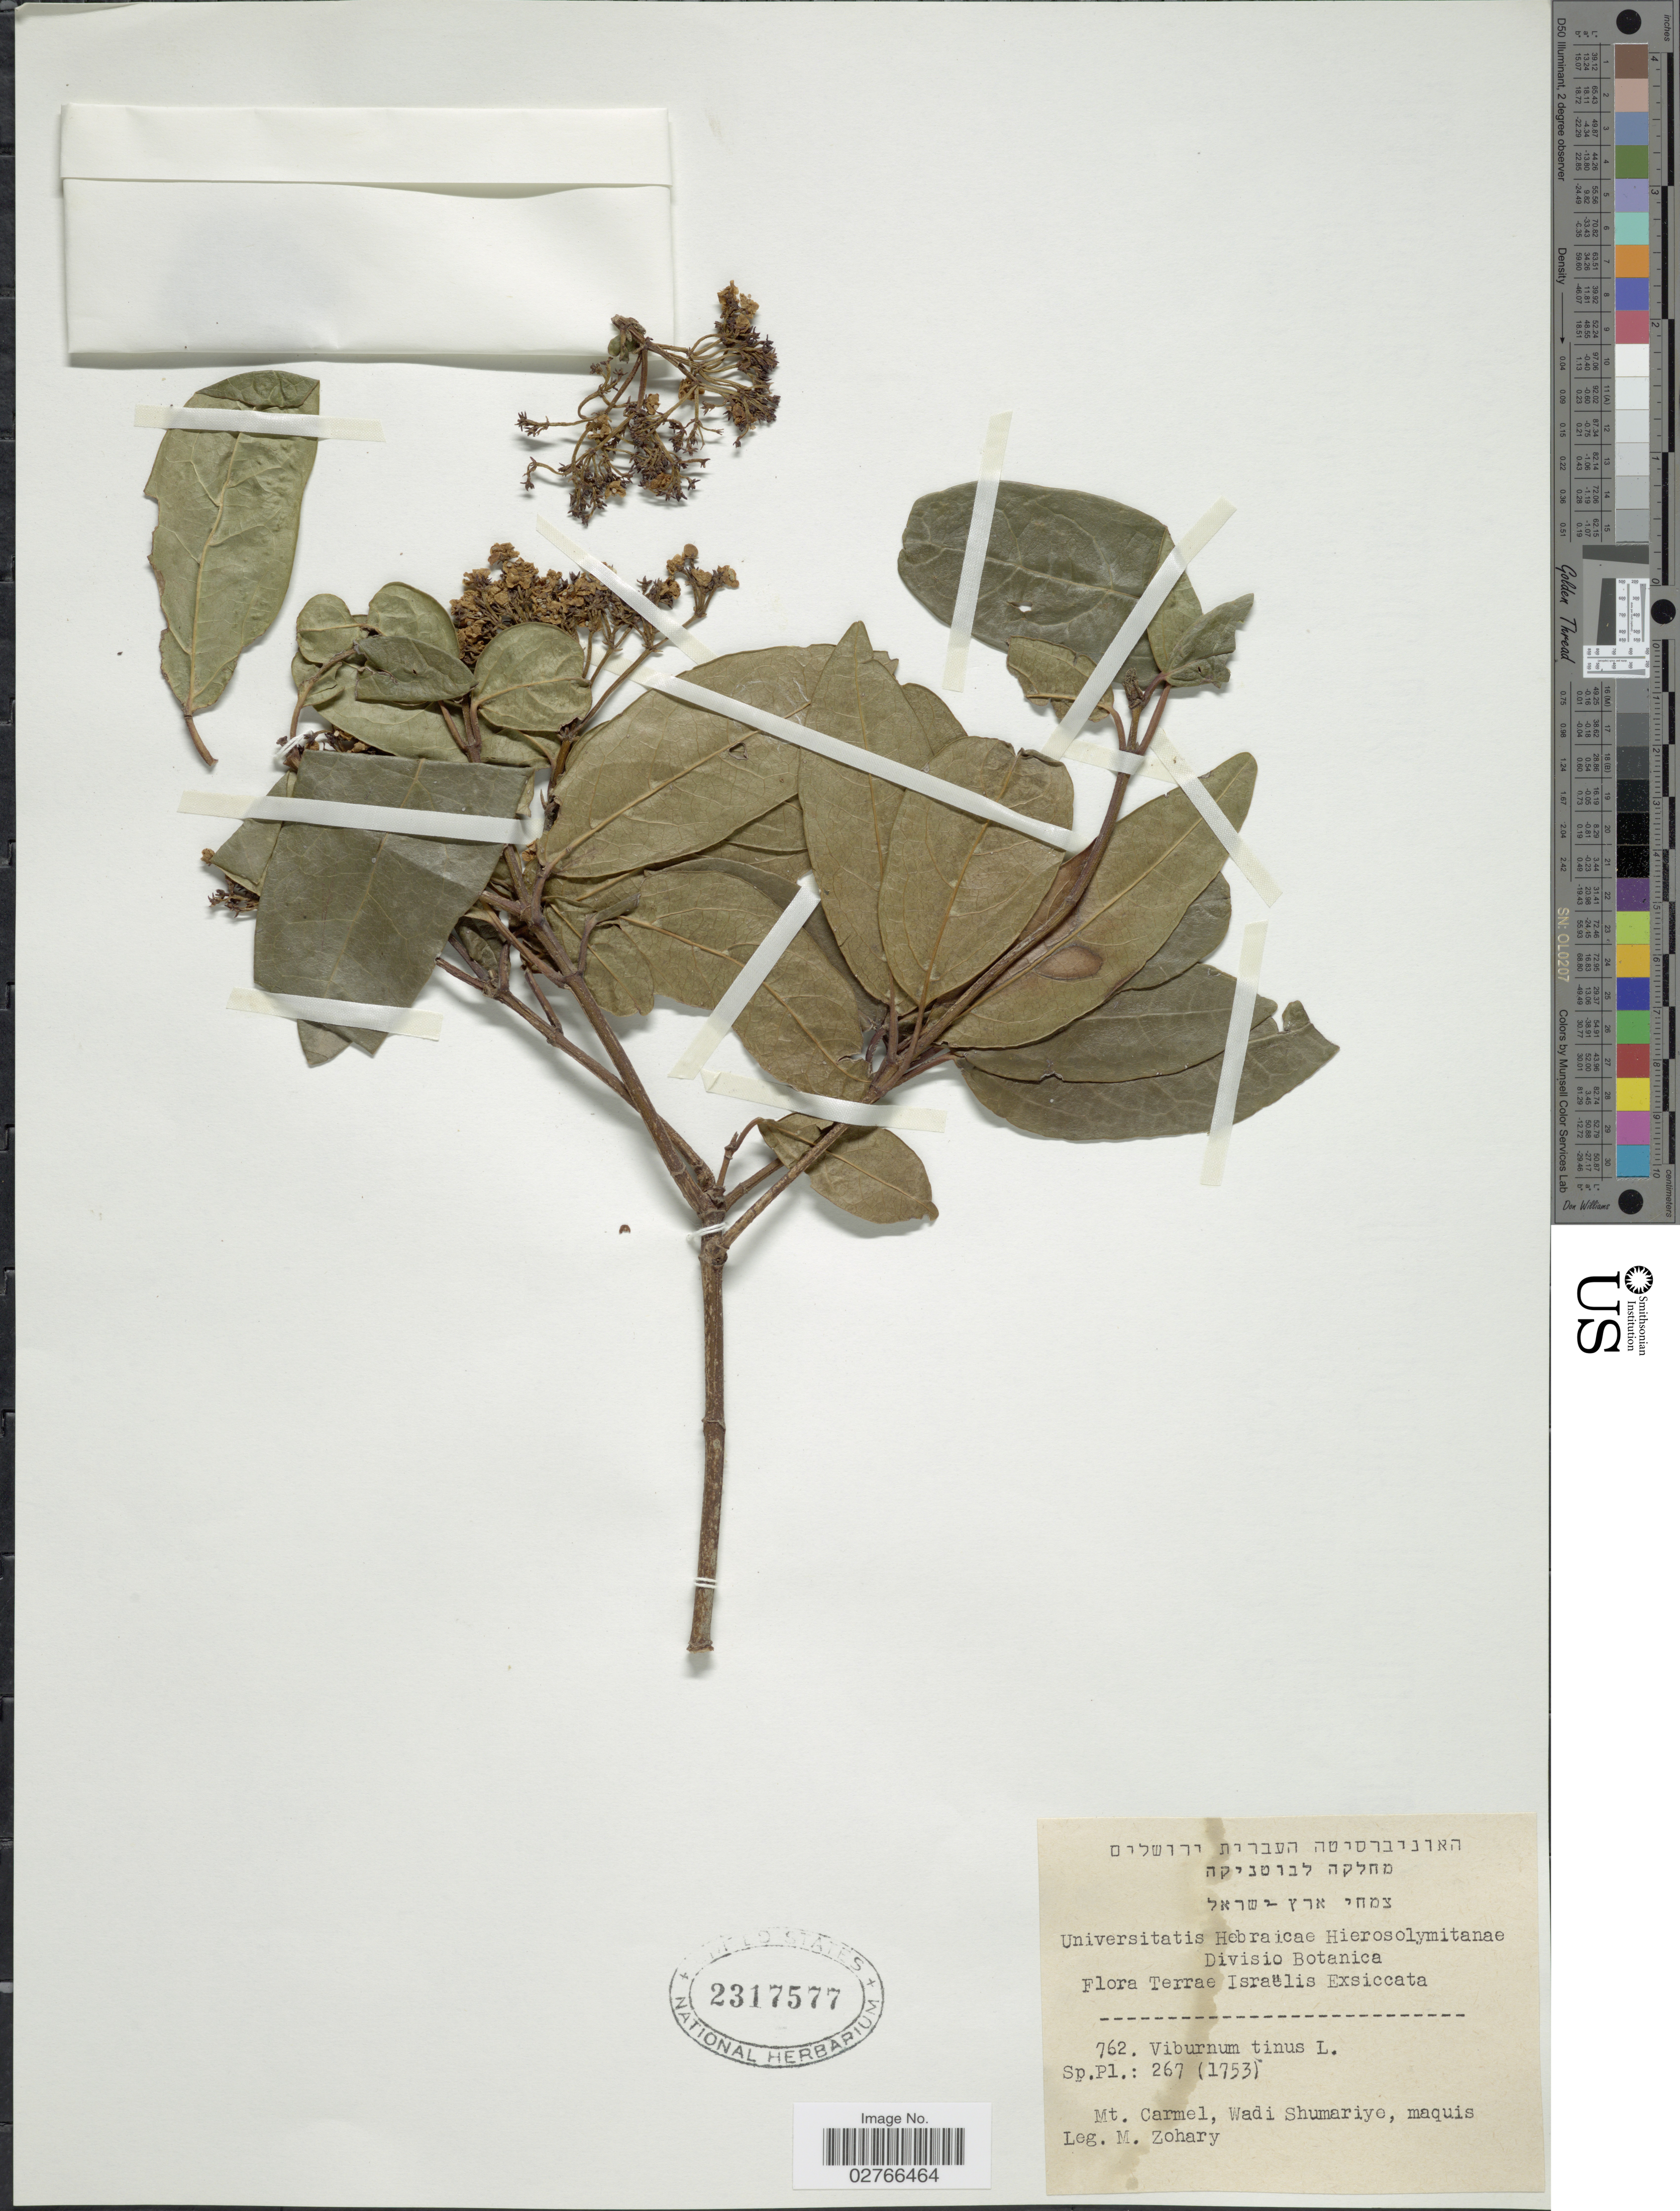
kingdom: Plantae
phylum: Tracheophyta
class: Magnoliopsida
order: Dipsacales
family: Viburnaceae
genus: Viburnum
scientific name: Viburnum tinus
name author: L.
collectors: M. Zohary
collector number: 762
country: Israel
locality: X, Mt. Carmel, Wadi Shumariye, maquis, Terrae Israëlis Exsiccata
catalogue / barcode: US 2317577